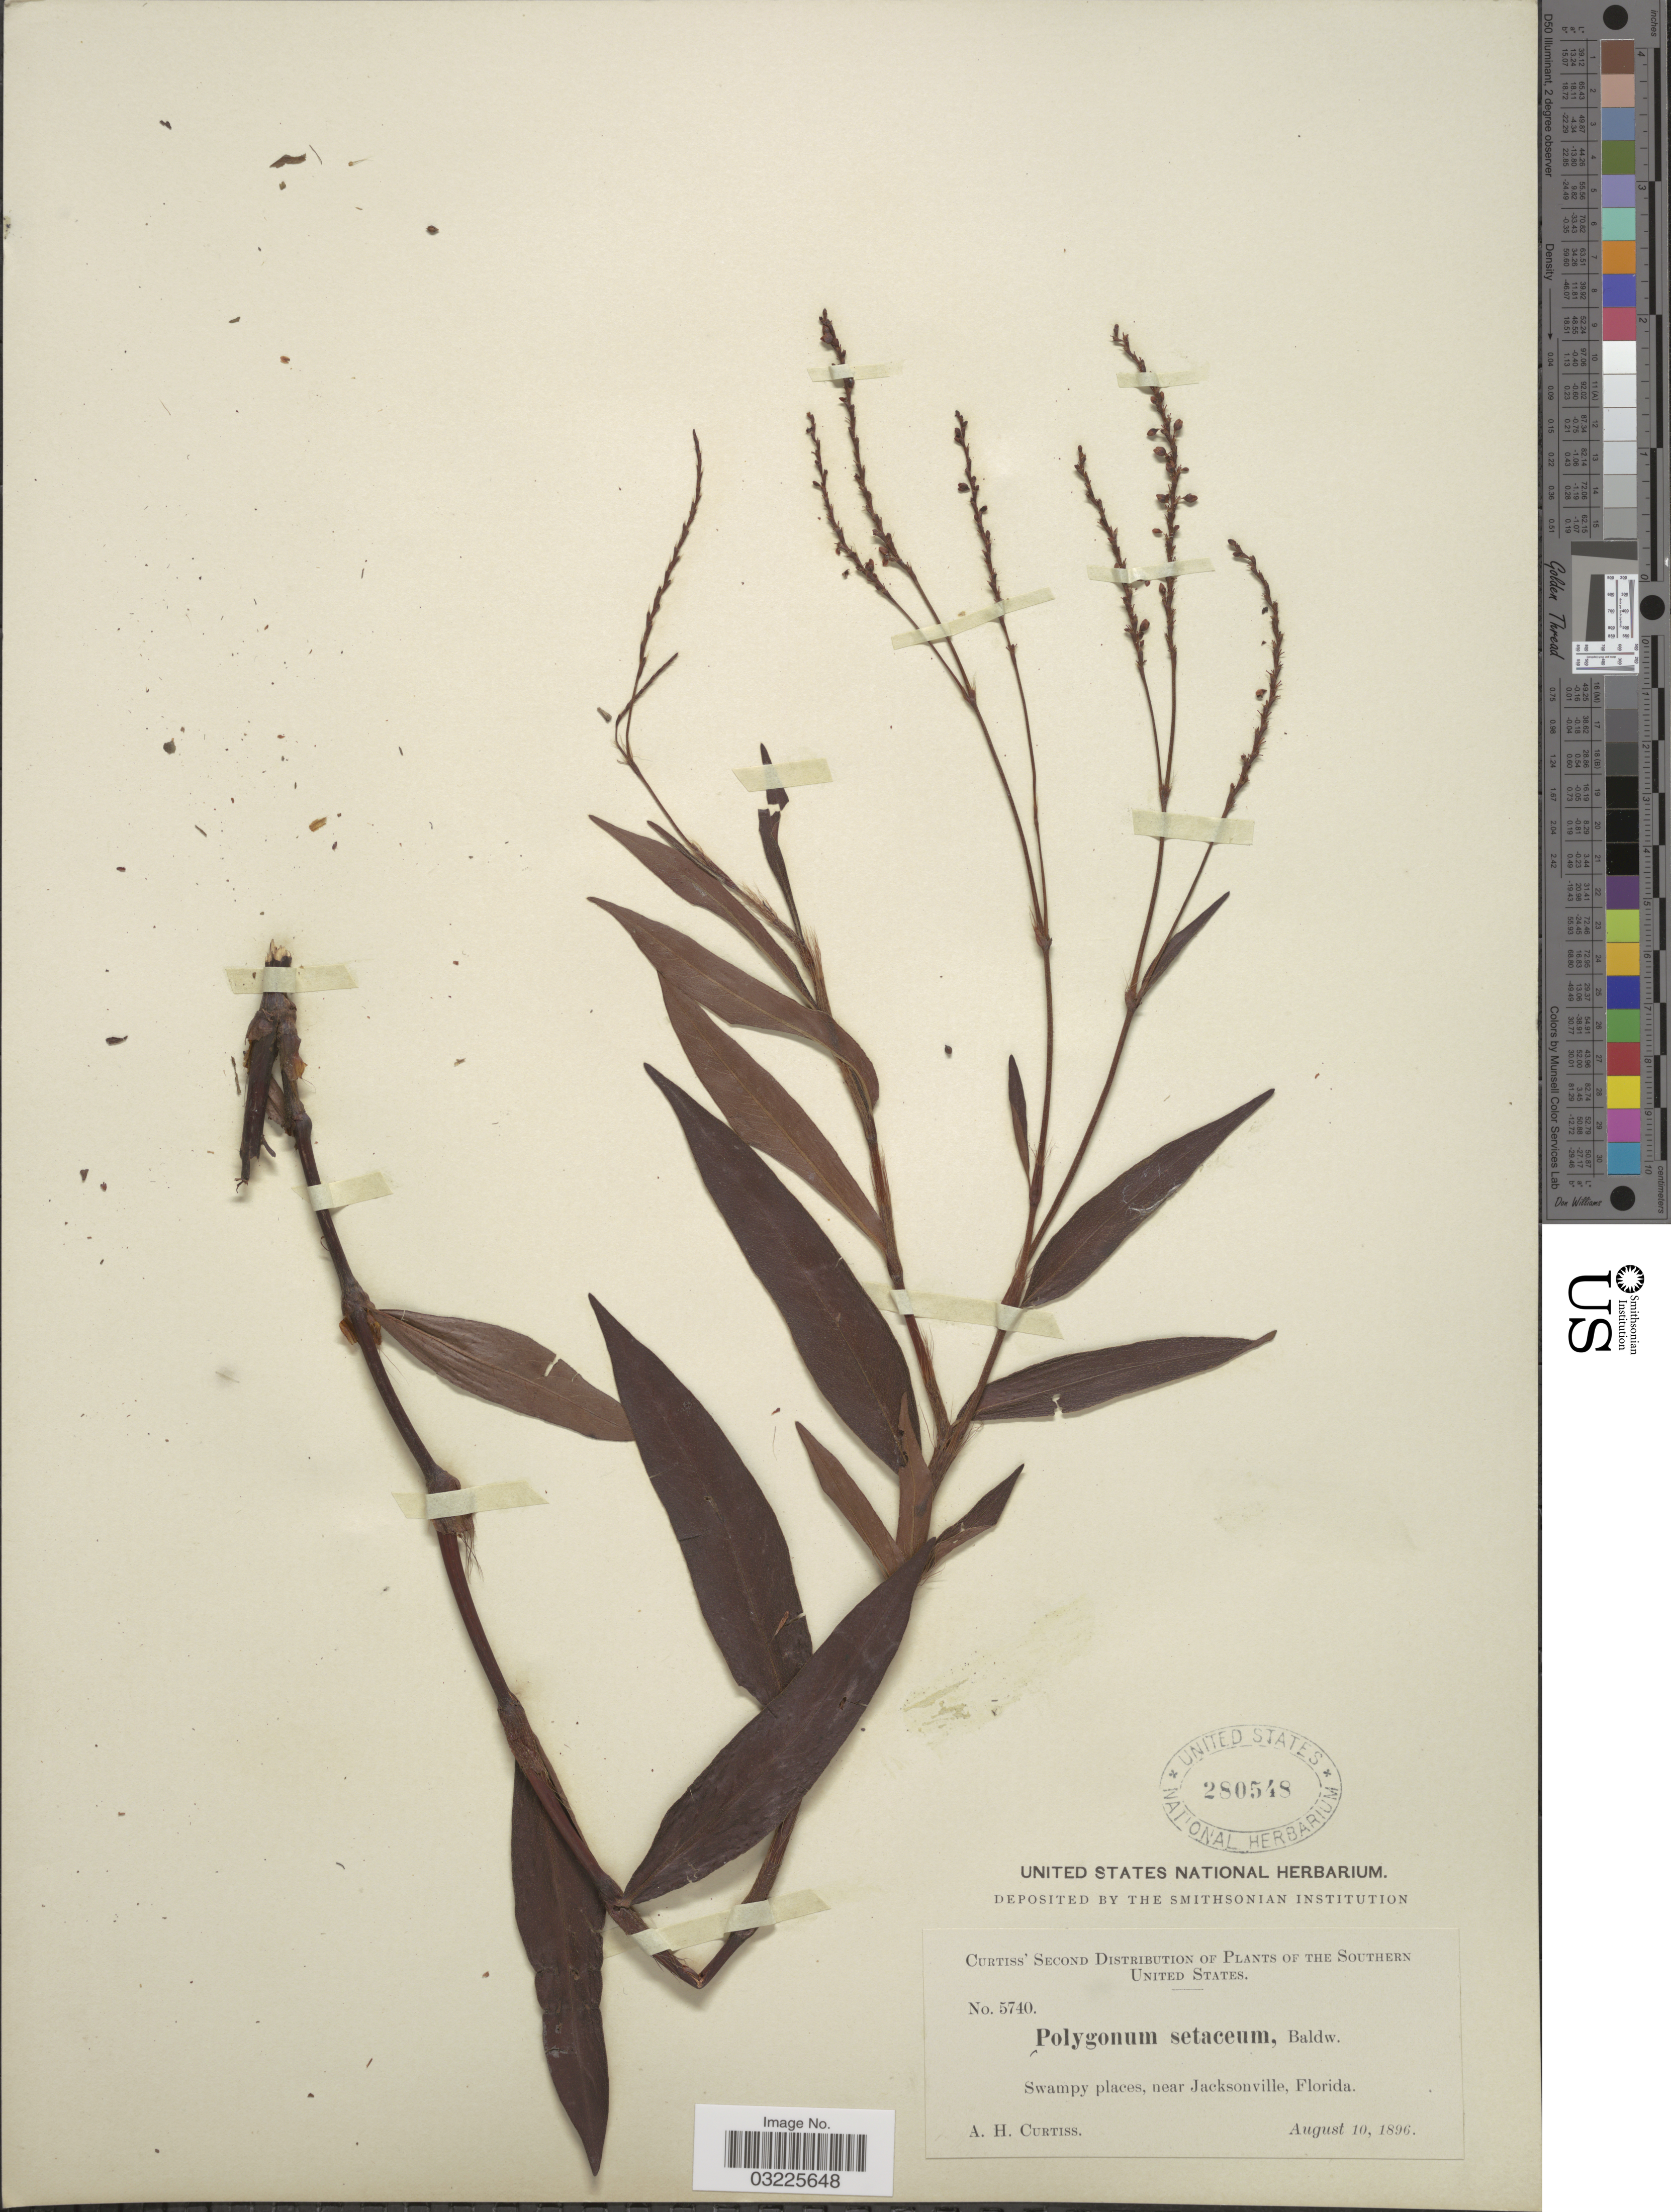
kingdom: Plantae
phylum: Tracheophyta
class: Magnoliopsida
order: Caryophyllales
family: Polygonaceae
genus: Persicaria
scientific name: Persicaria setacea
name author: Small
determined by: Atha, D. E.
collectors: A. H. Curtiss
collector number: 5740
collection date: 1896-08-10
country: United States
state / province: Florida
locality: Southern United States. Swampy places, near Jacksonville.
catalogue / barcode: US 280548